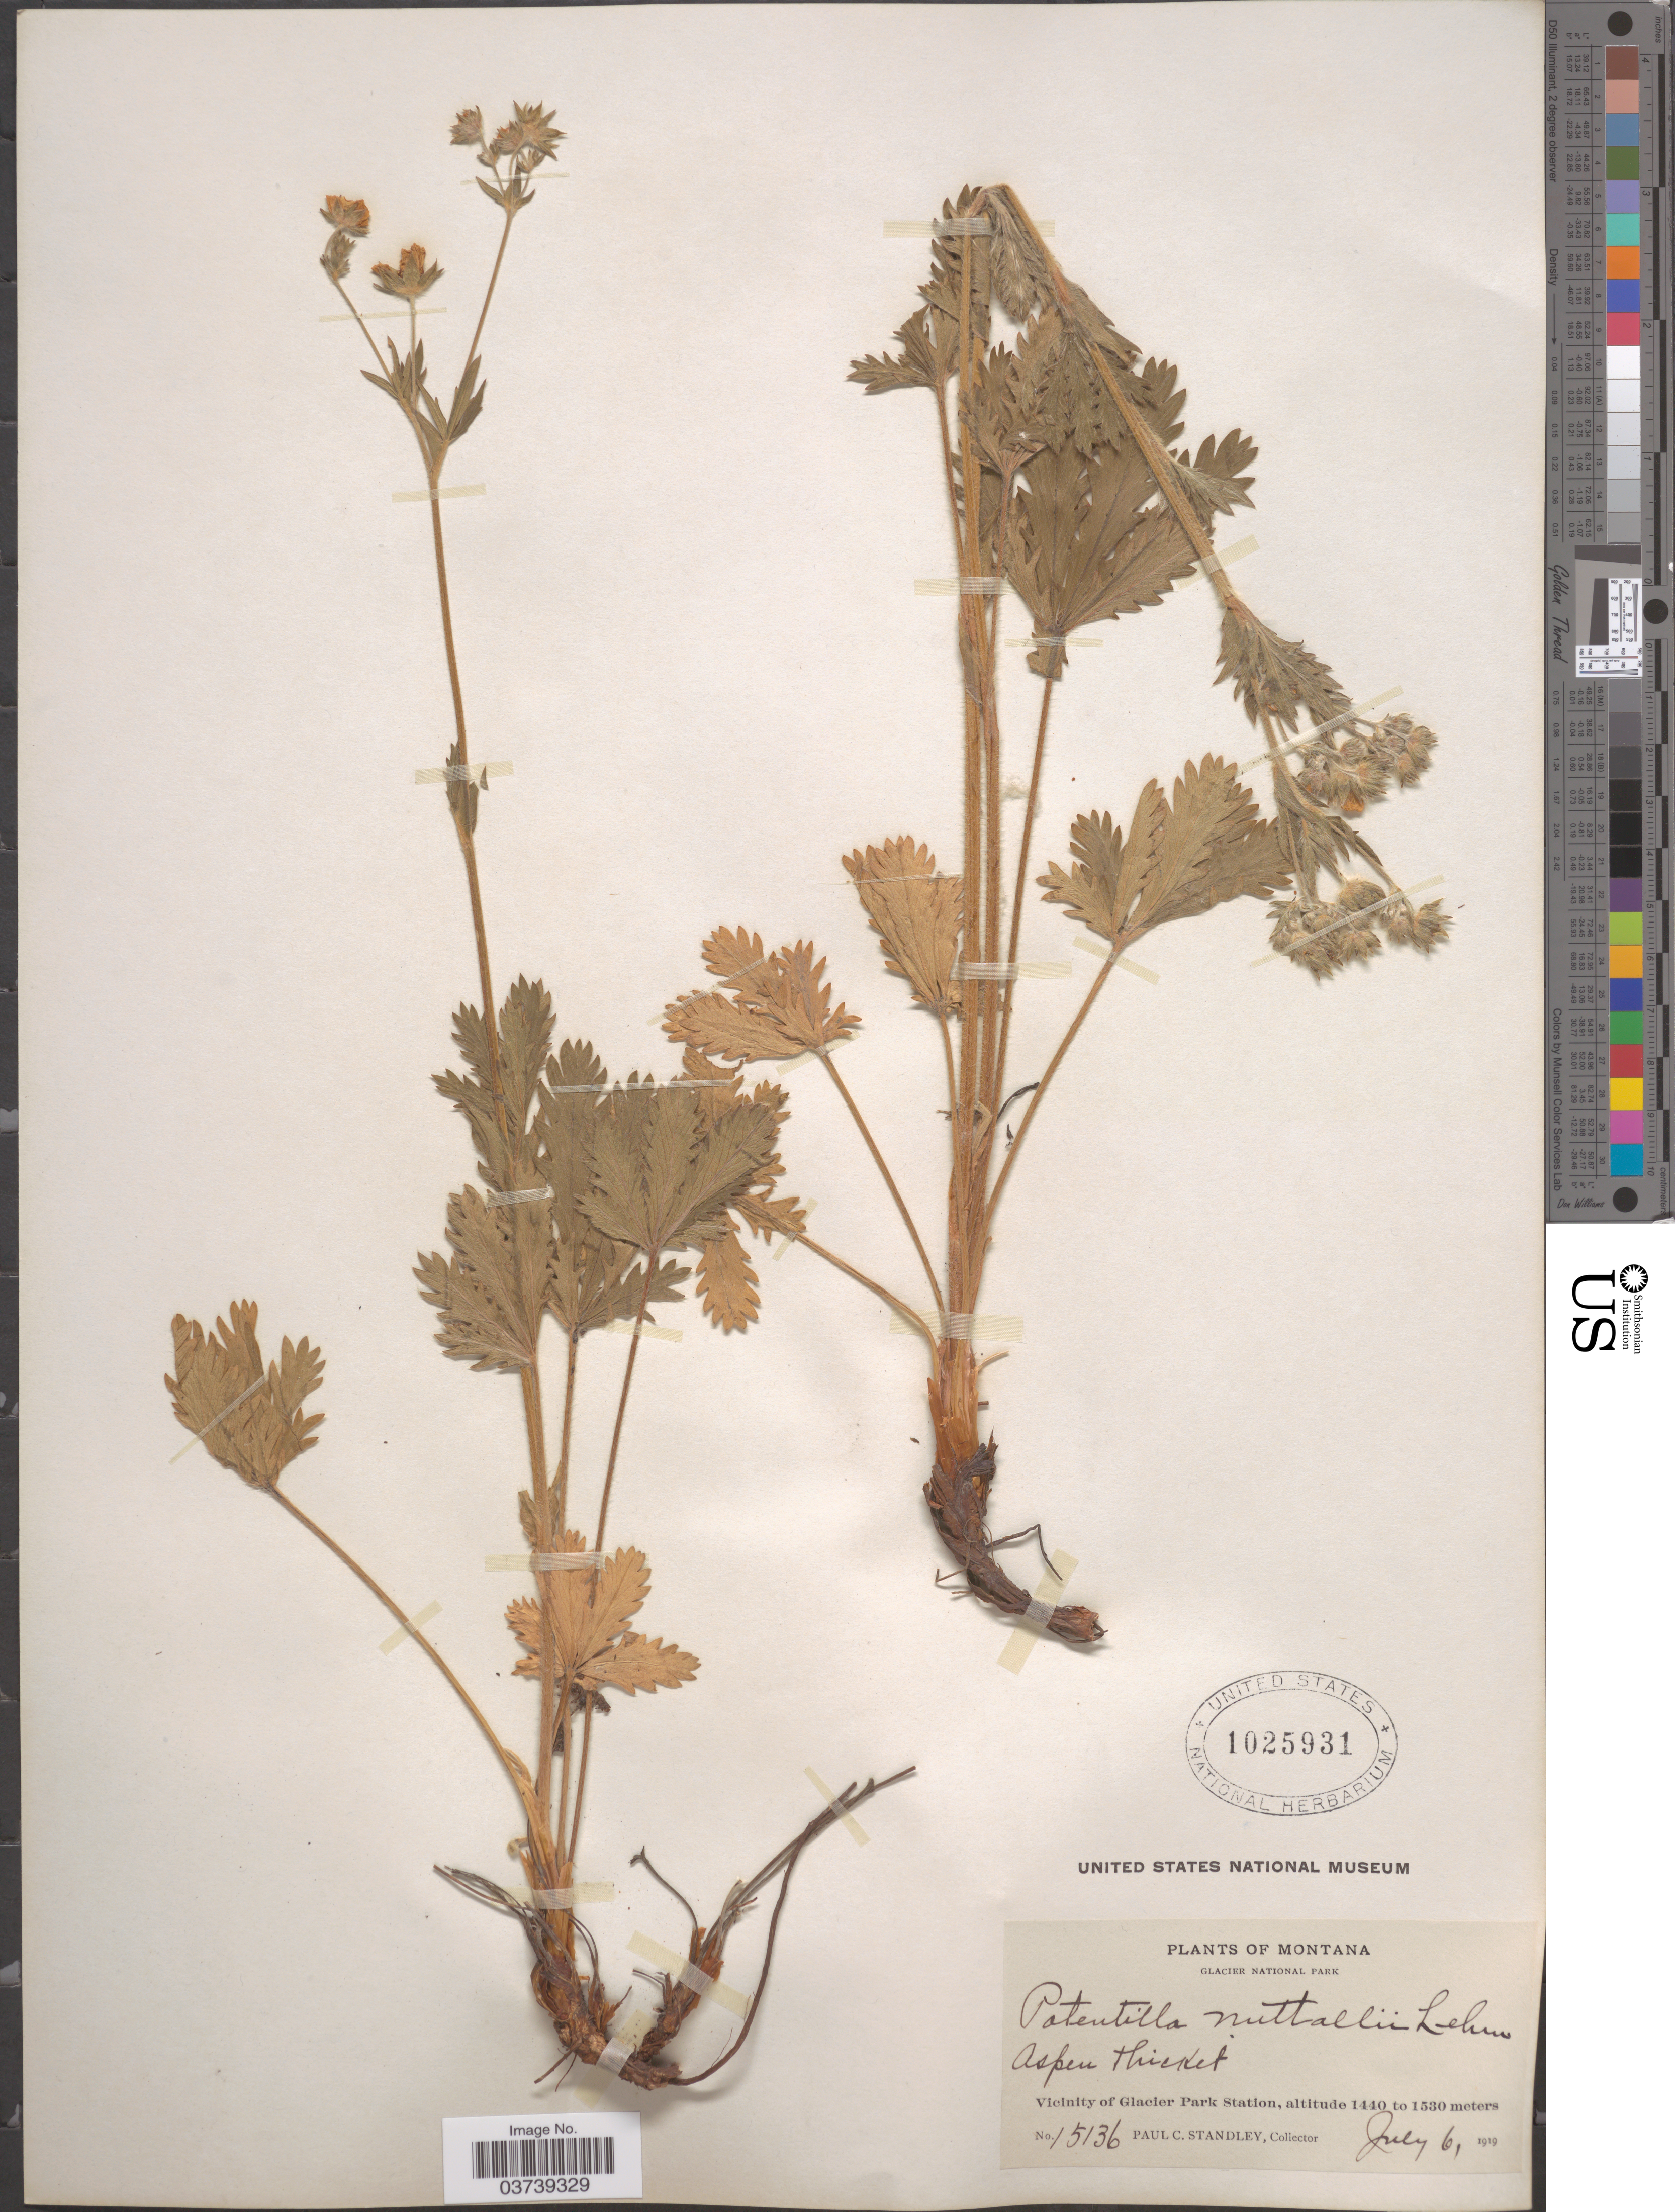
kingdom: Plantae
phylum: Tracheophyta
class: Magnoliopsida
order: Rosales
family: Rosaceae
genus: Potentilla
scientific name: Potentilla gracilis var. fastigiata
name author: (Nutt.) S. Watson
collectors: P. C. Standley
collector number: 15136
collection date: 1919-07-06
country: United States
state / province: Montana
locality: Glacier National Park. Vicinity of Glacier Park Station.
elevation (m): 1440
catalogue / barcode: US 1025931